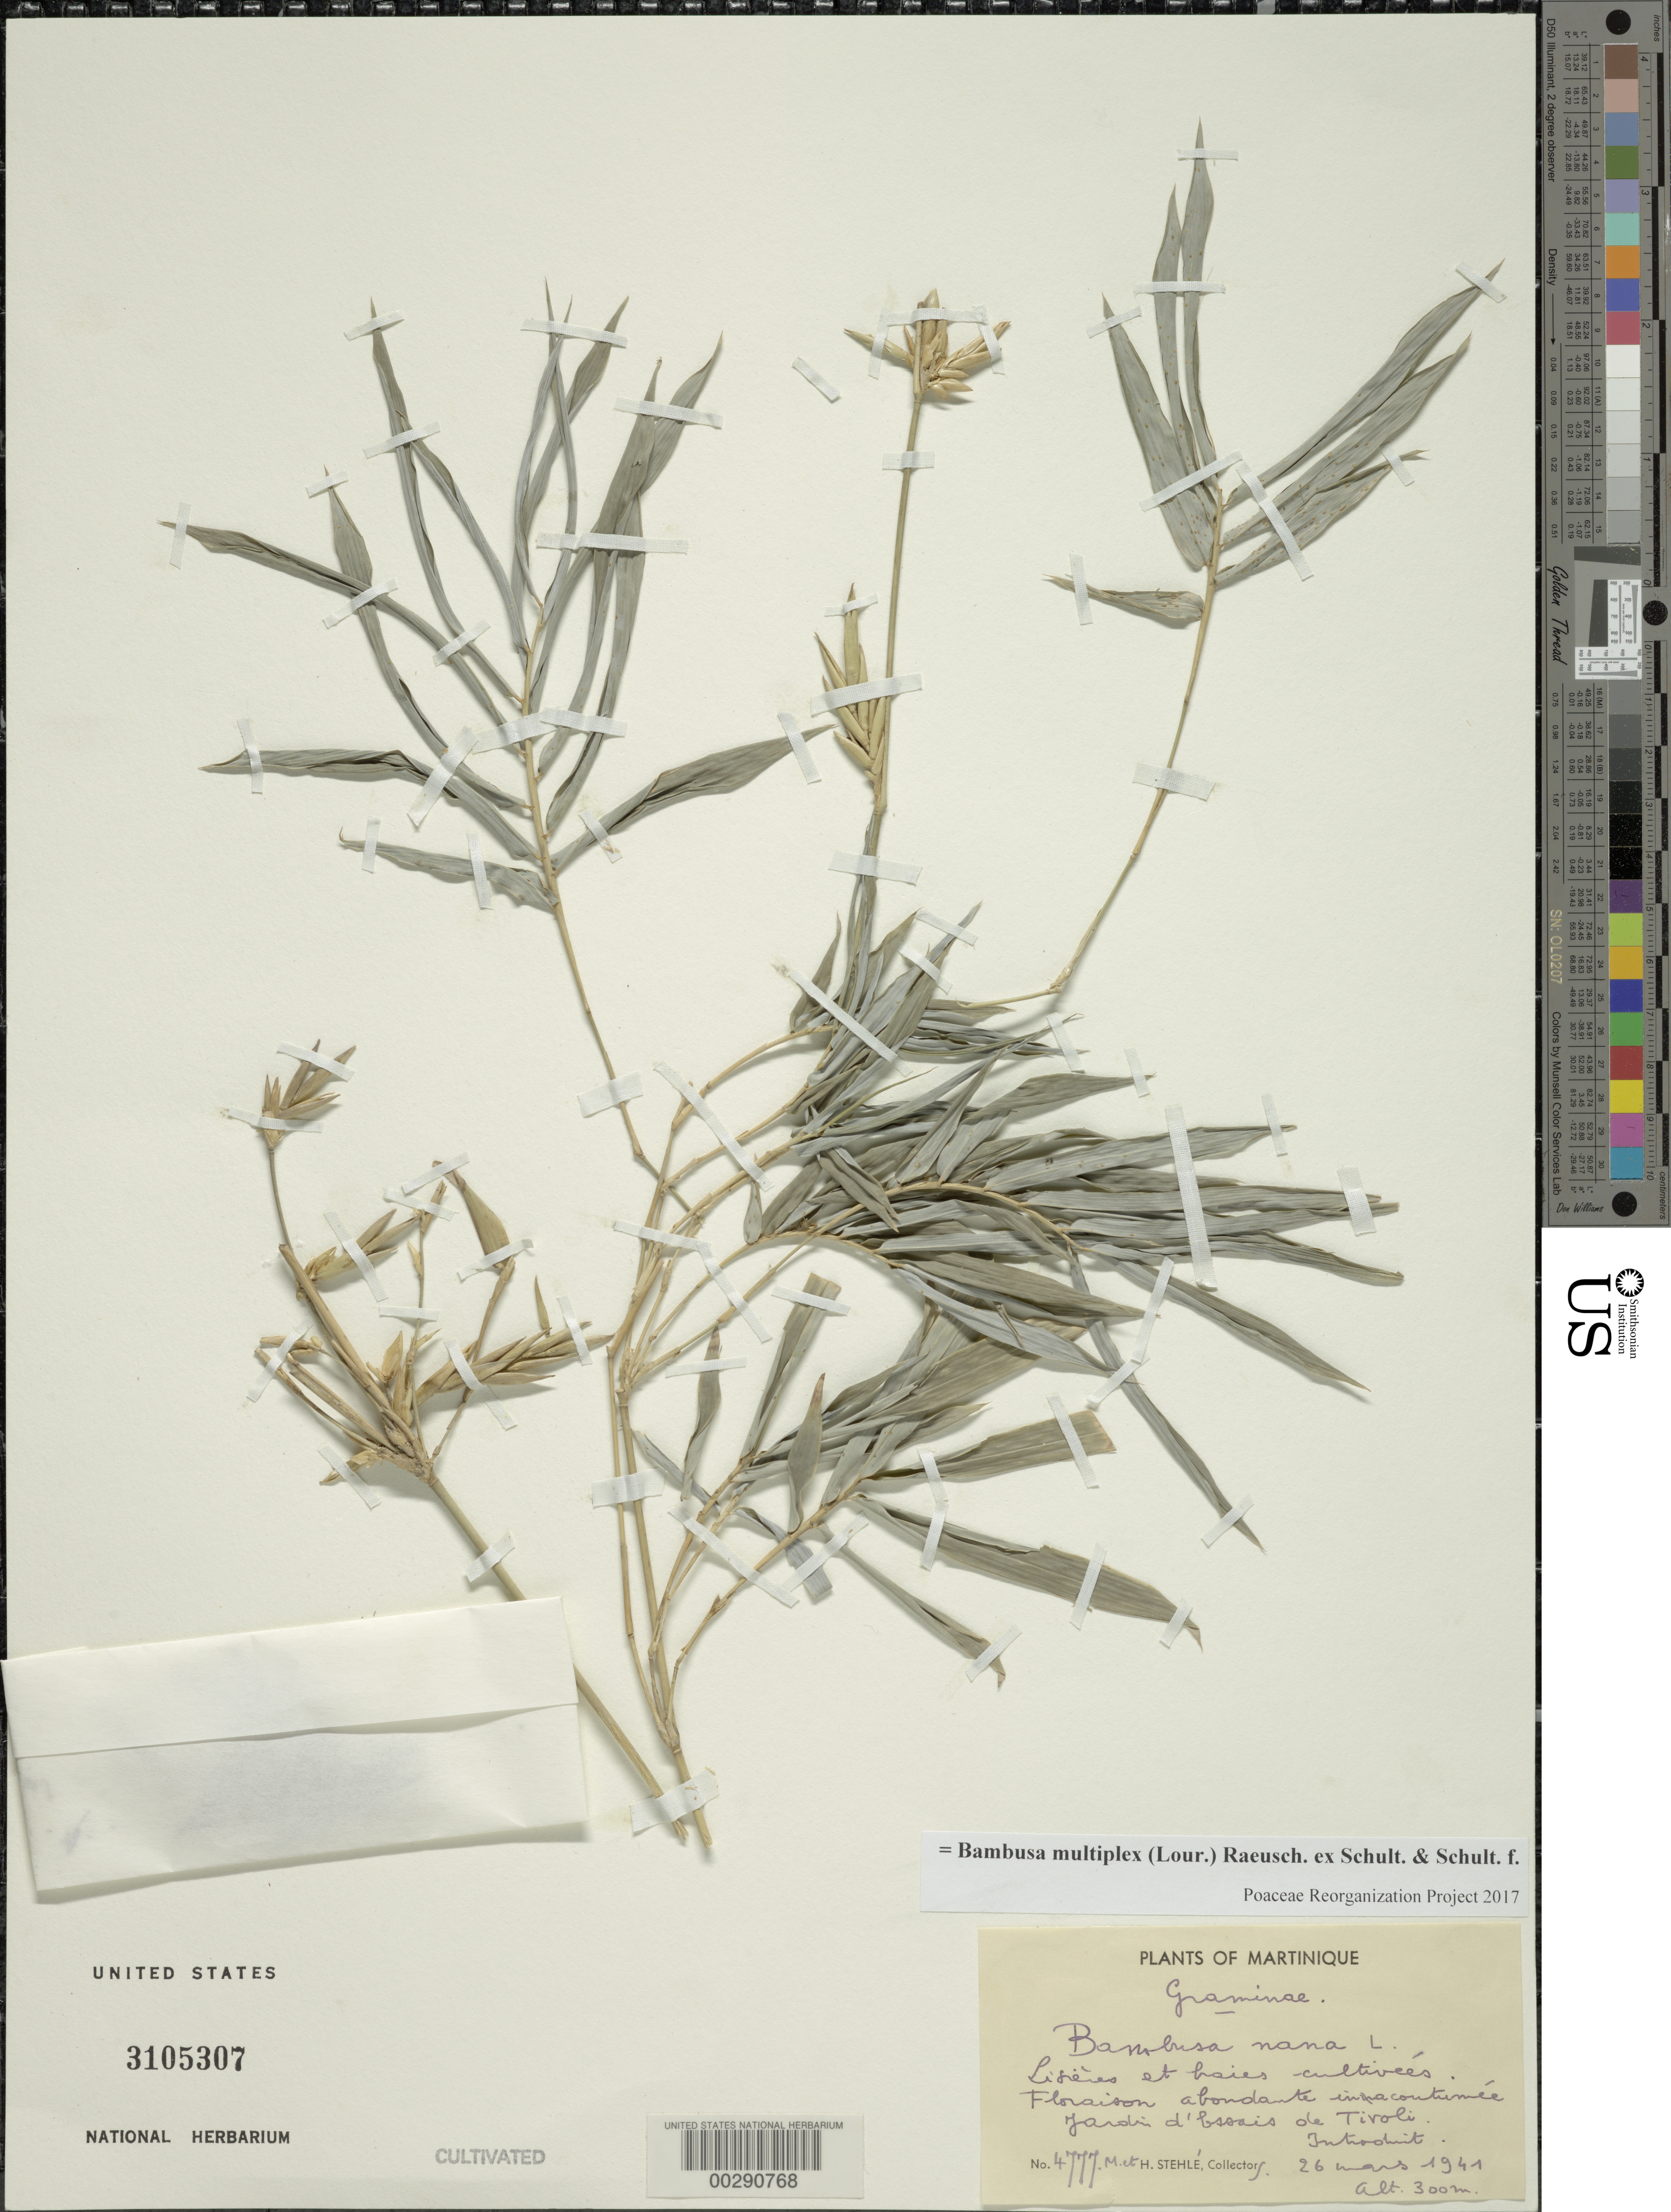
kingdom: Plantae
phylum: Tracheophyta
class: Liliopsida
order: Poales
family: Poaceae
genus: Bambusa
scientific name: Bambusa multiplex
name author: (Lour.) Raeusch. ex Schult. & Schult. f.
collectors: M. Stehlé & H. Stehlé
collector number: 4777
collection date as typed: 26 Mar 1941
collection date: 1941-03-26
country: Martinique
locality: Jardin d'lessais de tivoli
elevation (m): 300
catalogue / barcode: US 3105307